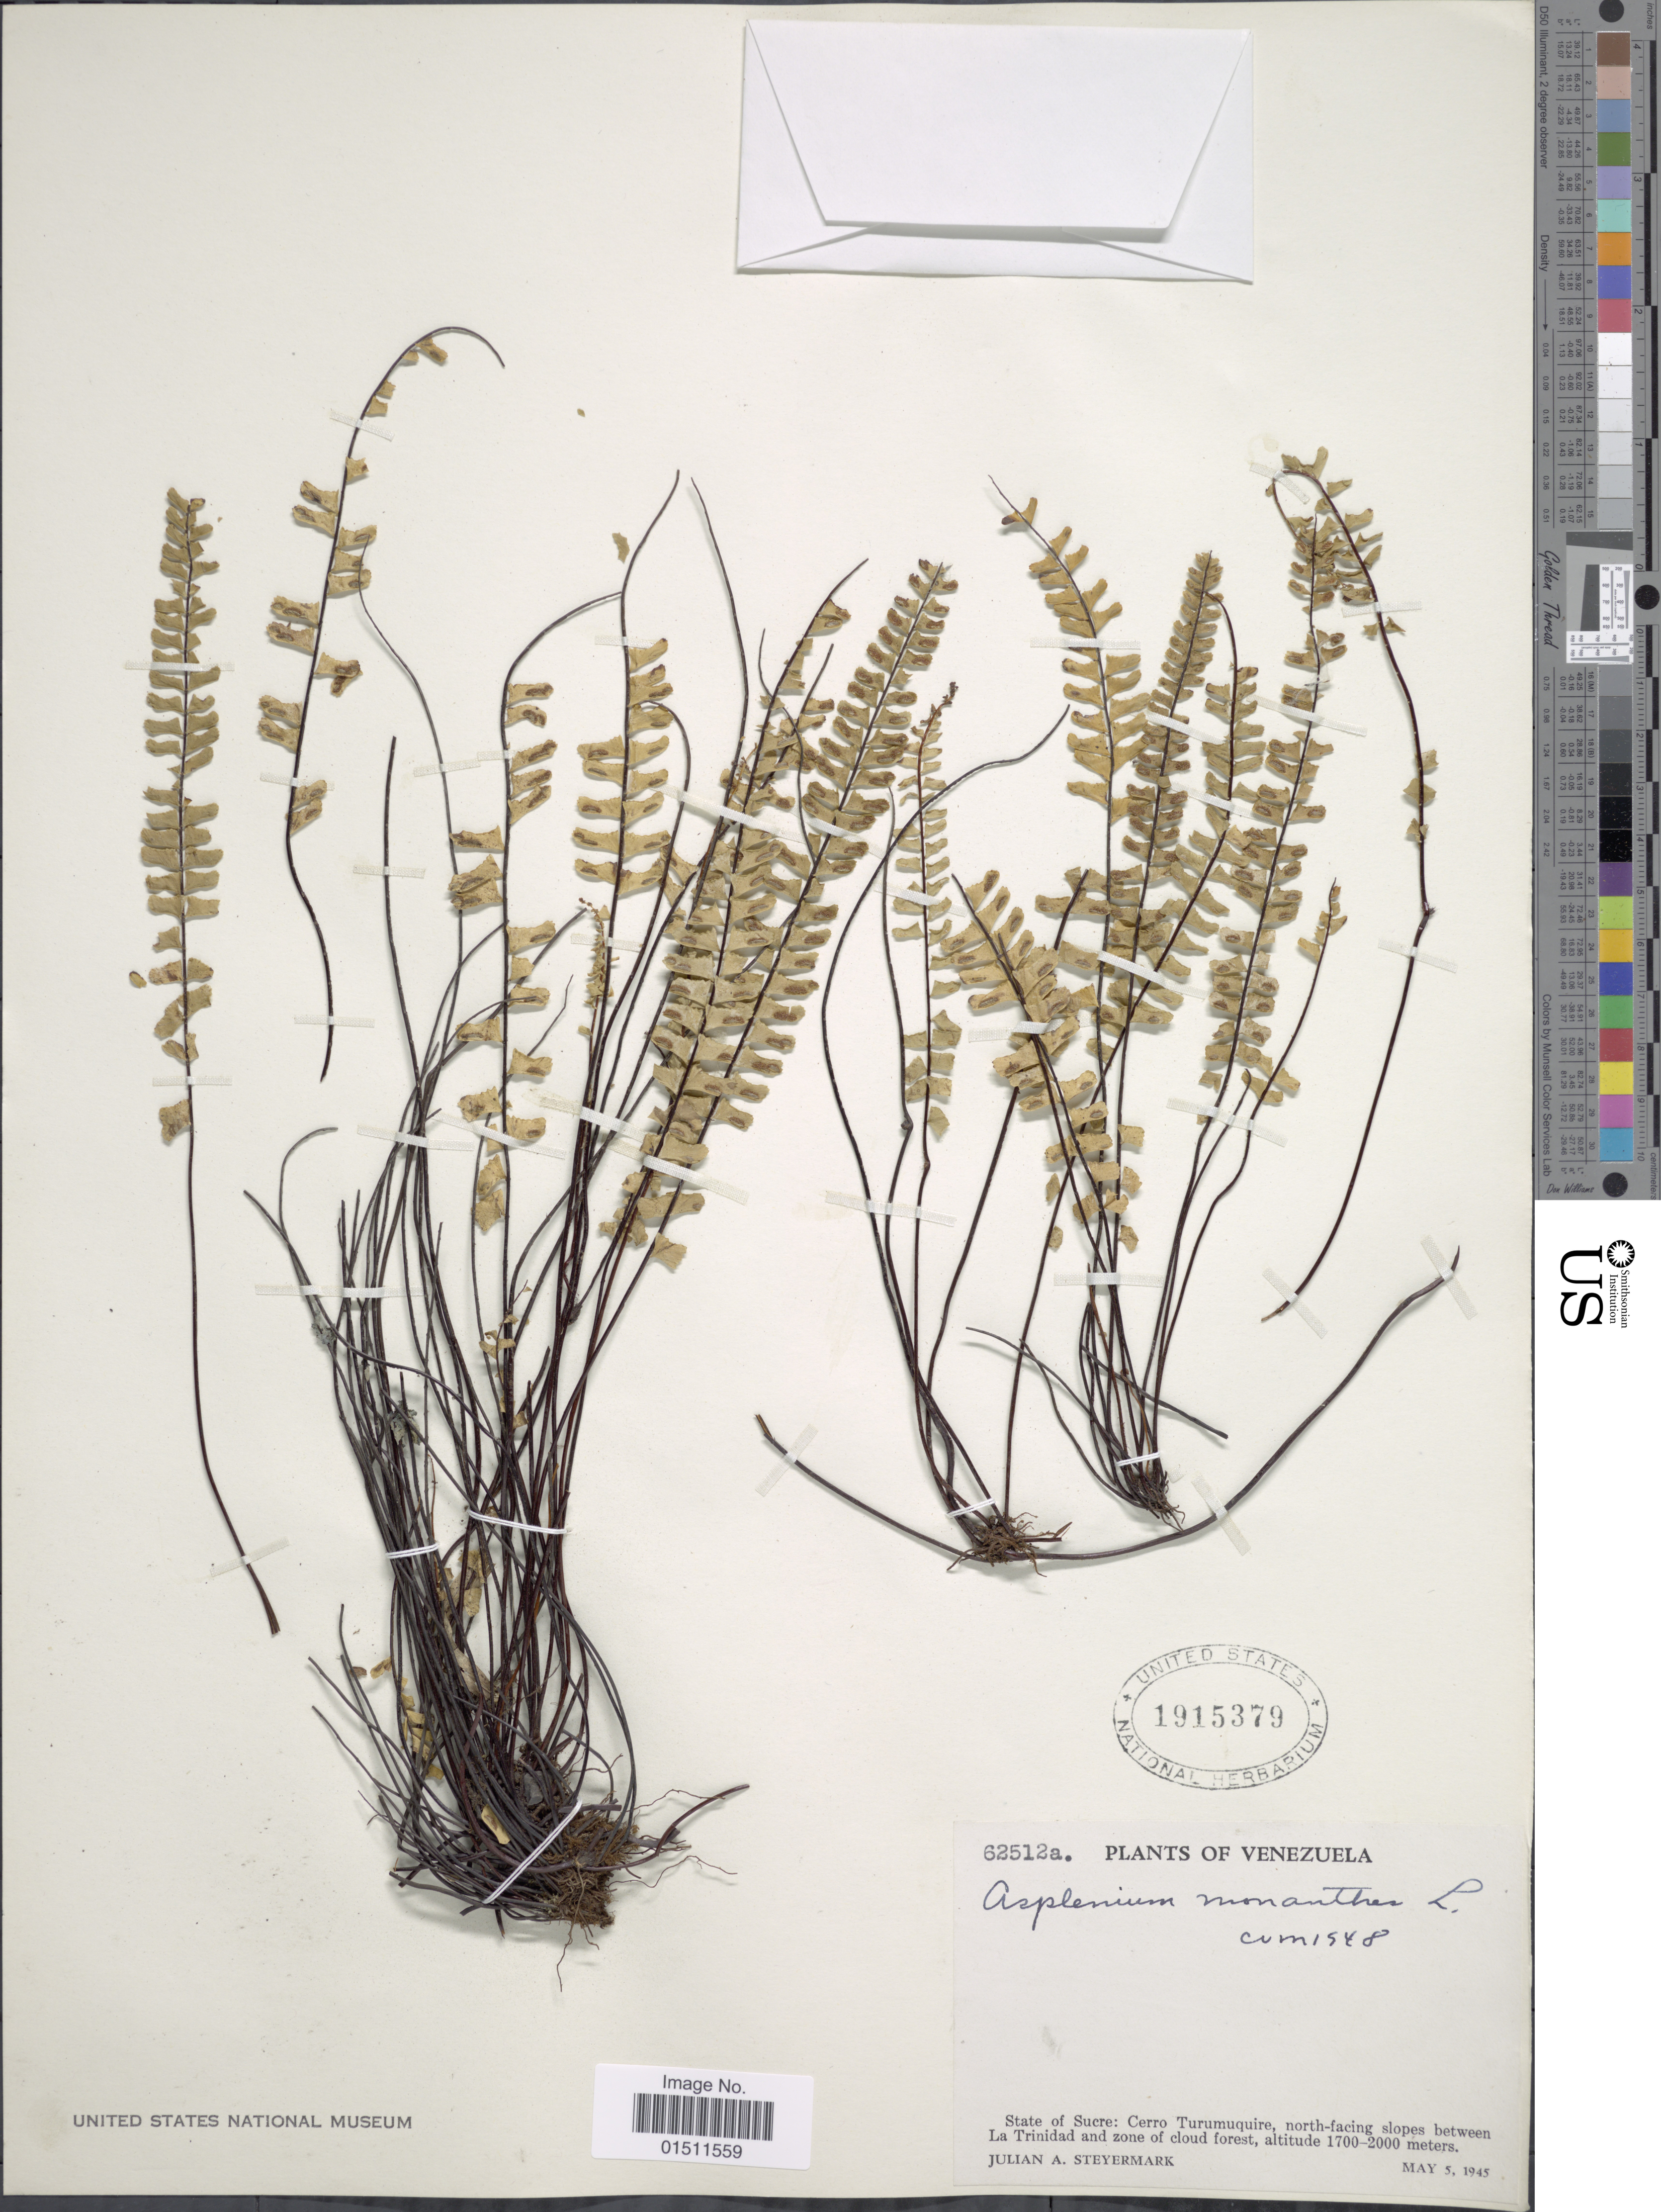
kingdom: Plantae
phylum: Tracheophyta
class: Polypodiopsida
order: Polypodiales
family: Aspleniaceae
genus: Asplenium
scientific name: Asplenium monanthes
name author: L.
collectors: J. Steyermark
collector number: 62512a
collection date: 1945-05-05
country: Venezuela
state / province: Sucre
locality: State of Sucre: Cerro Turumuquire, nort-facing slopes between La Trinidad and zone of cloud forest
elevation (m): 1700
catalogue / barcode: US 1915379